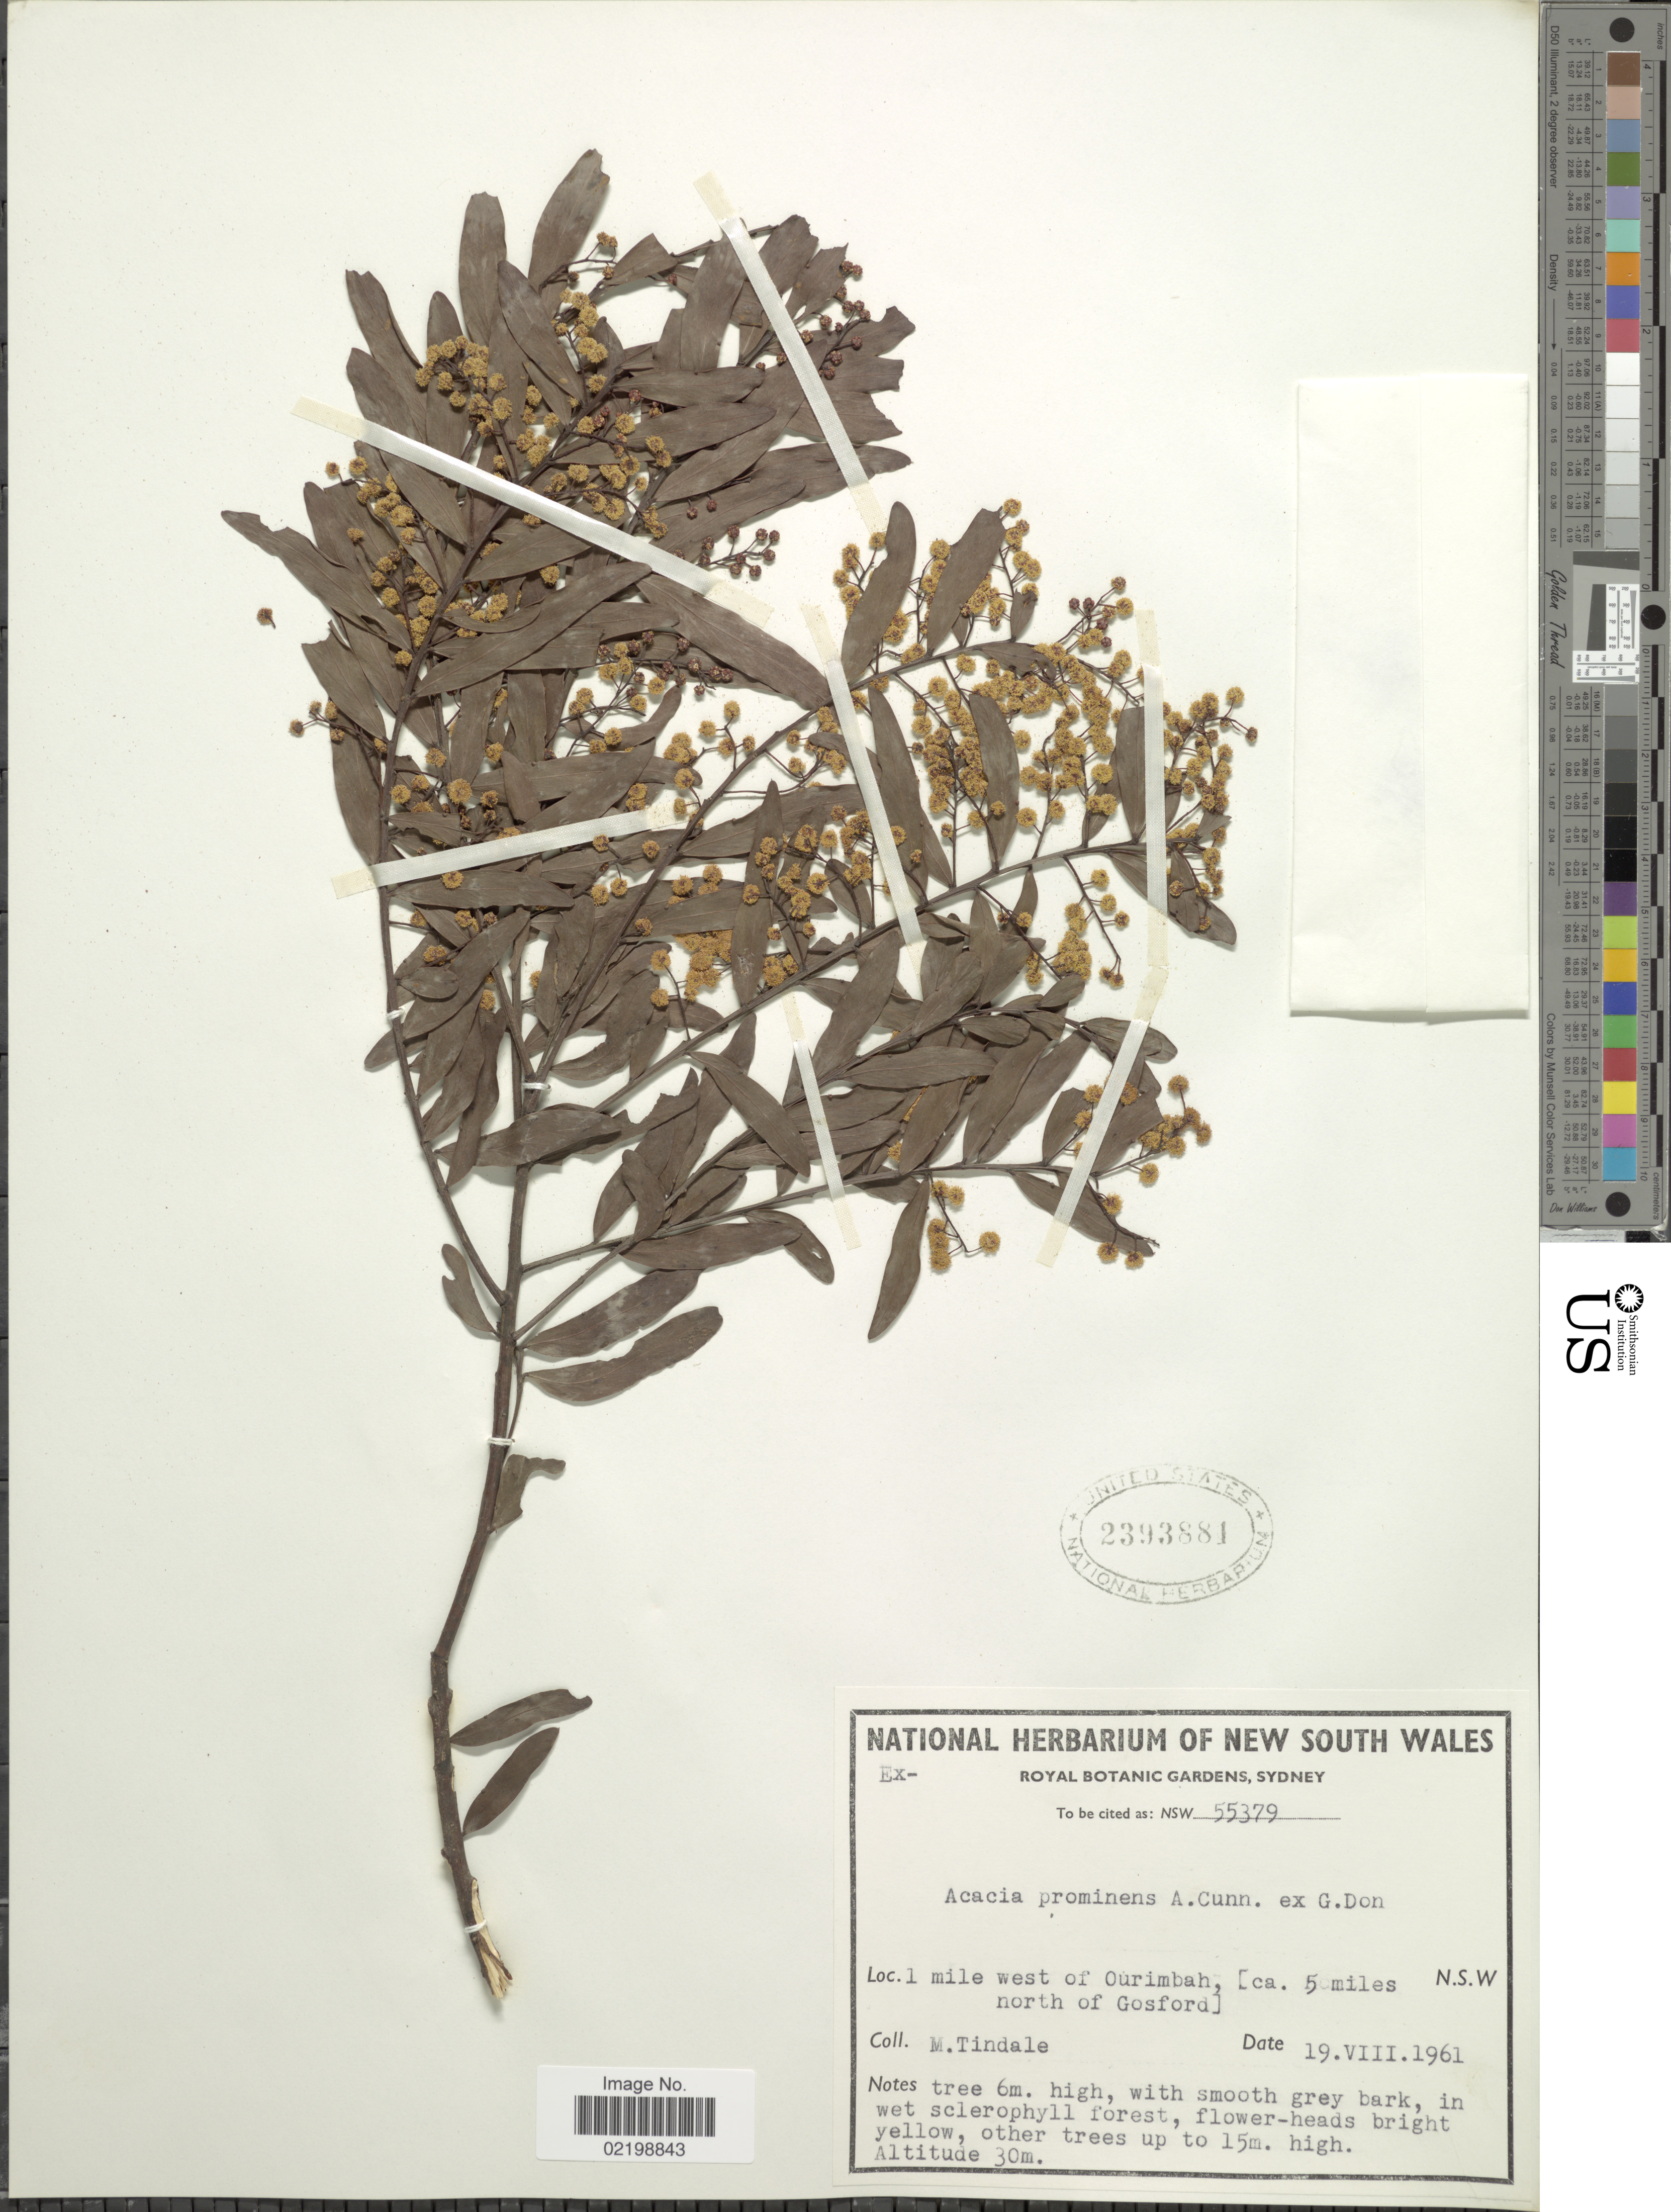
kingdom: Plantae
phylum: Tracheophyta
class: Magnoliopsida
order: Fabales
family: Fabaceae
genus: Acacia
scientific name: Acacia linifolia var. prominens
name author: (G. Don) C. Moore & Betche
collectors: M. D. Tindale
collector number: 55379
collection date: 1961-08-19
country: Australia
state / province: New South Wales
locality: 1 mile west of Ourimbah [ ca. 5 miles north of Gosford]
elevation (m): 30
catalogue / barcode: US 2393881